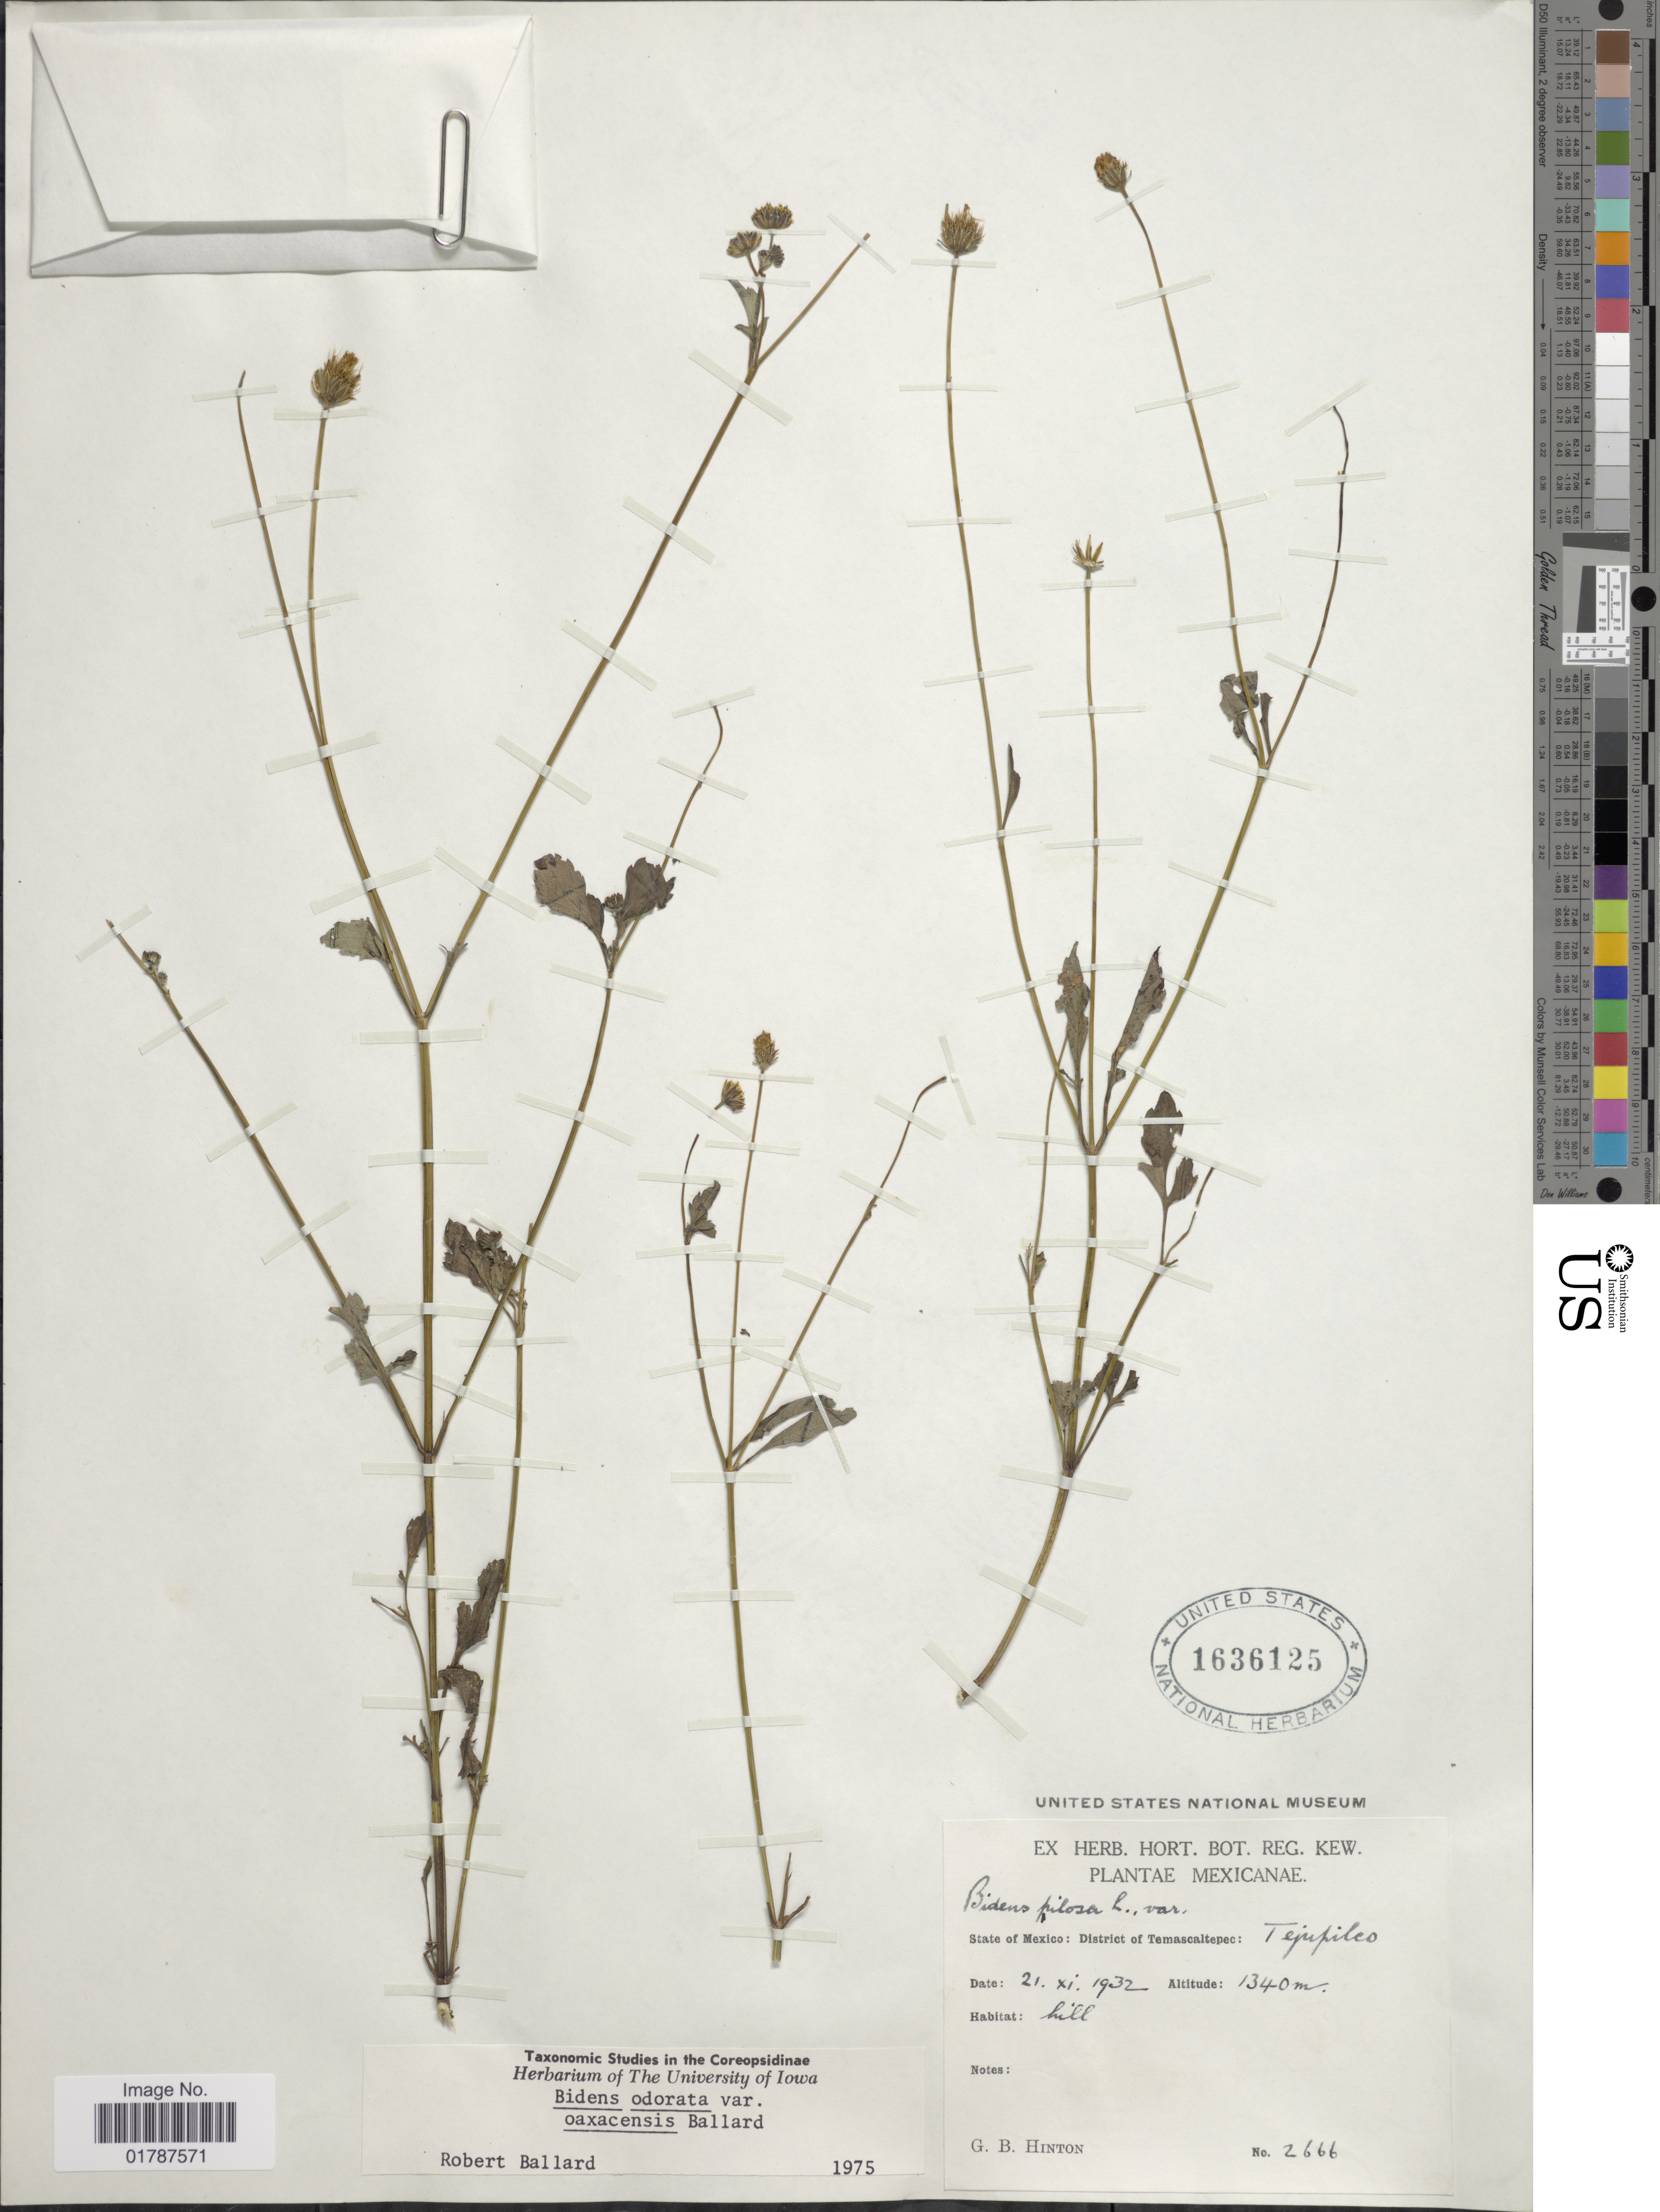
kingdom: Plantae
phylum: Tracheophyta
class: Magnoliopsida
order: Asterales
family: Asteraceae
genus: Bidens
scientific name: Bidens odorata var. oaxacensis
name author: Ballard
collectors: G. B. Hinton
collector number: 2666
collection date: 1932-11-21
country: Mexico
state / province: México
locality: State of Mexico: District of Temascaltepec: Tepipilco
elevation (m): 1340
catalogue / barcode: US 1636125